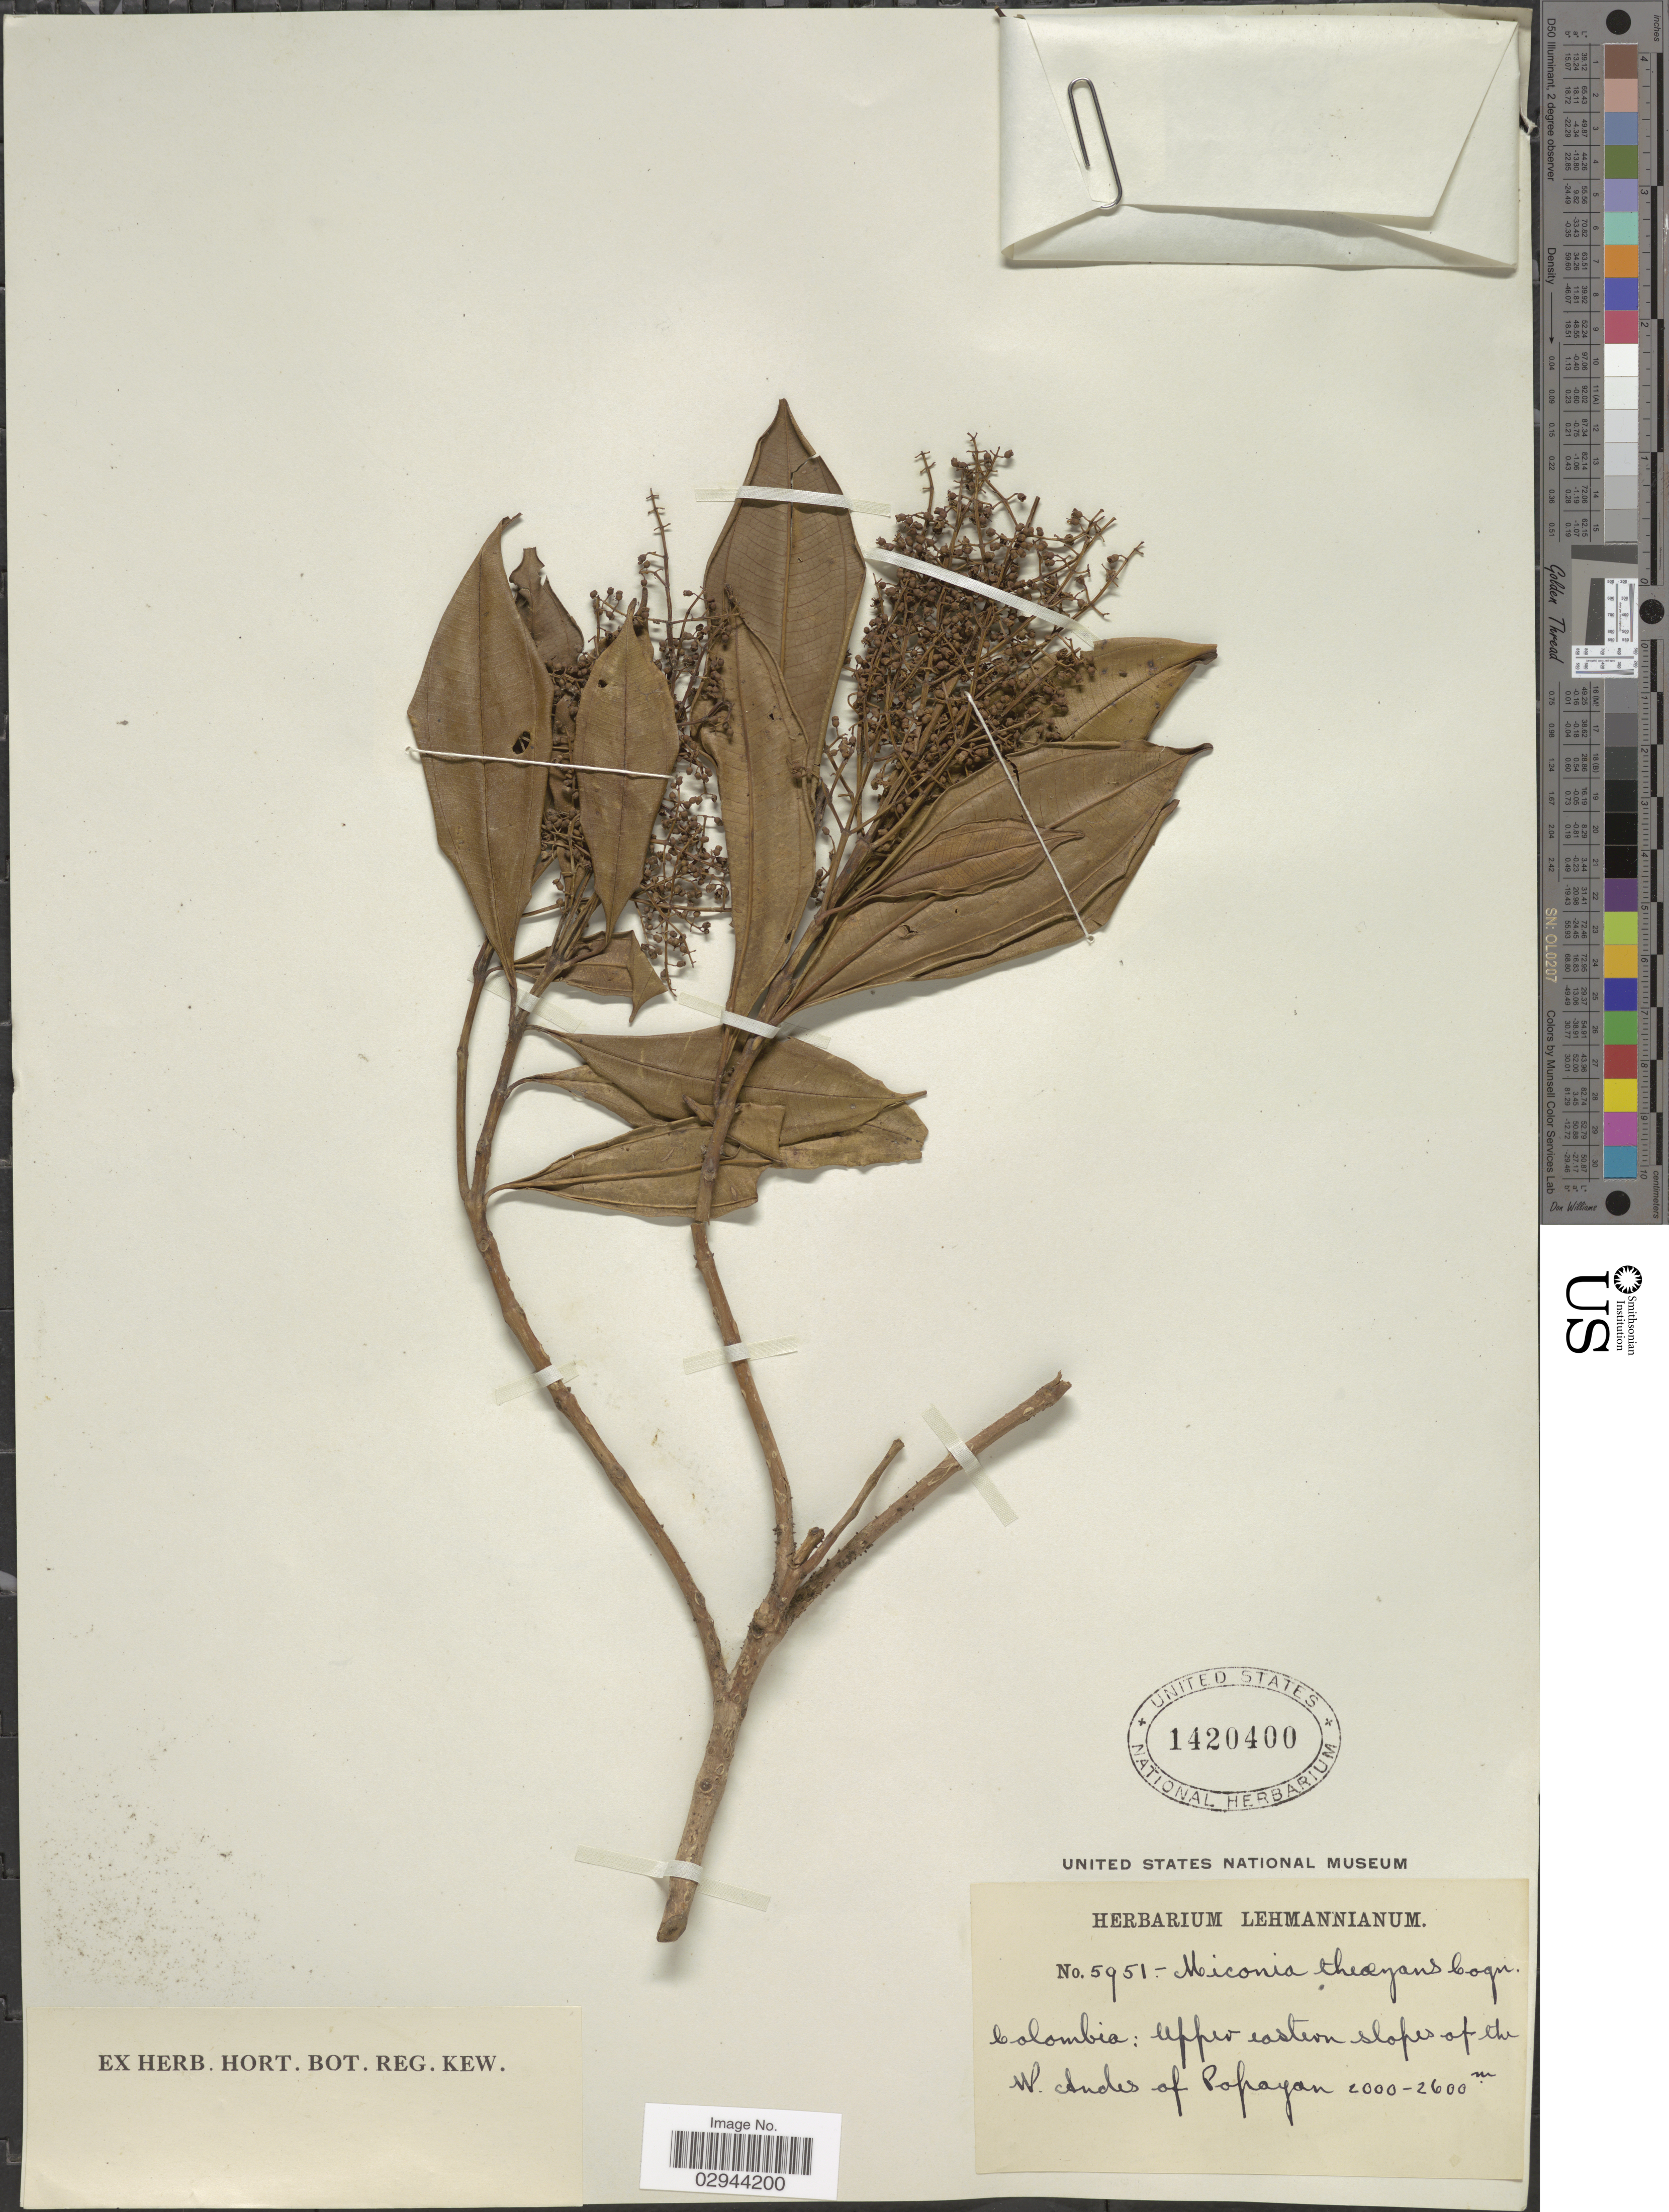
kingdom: Plantae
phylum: Tracheophyta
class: Magnoliopsida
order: Myrtales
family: Melastomataceae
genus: Miconia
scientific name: Miconia theizans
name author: (Bonpl.) Cogn.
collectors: ex herb. Lehmannianum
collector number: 5951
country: Colombia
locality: Upper eastern slopes of the W. Andes of Popayan.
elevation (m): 2000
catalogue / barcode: US 1420400